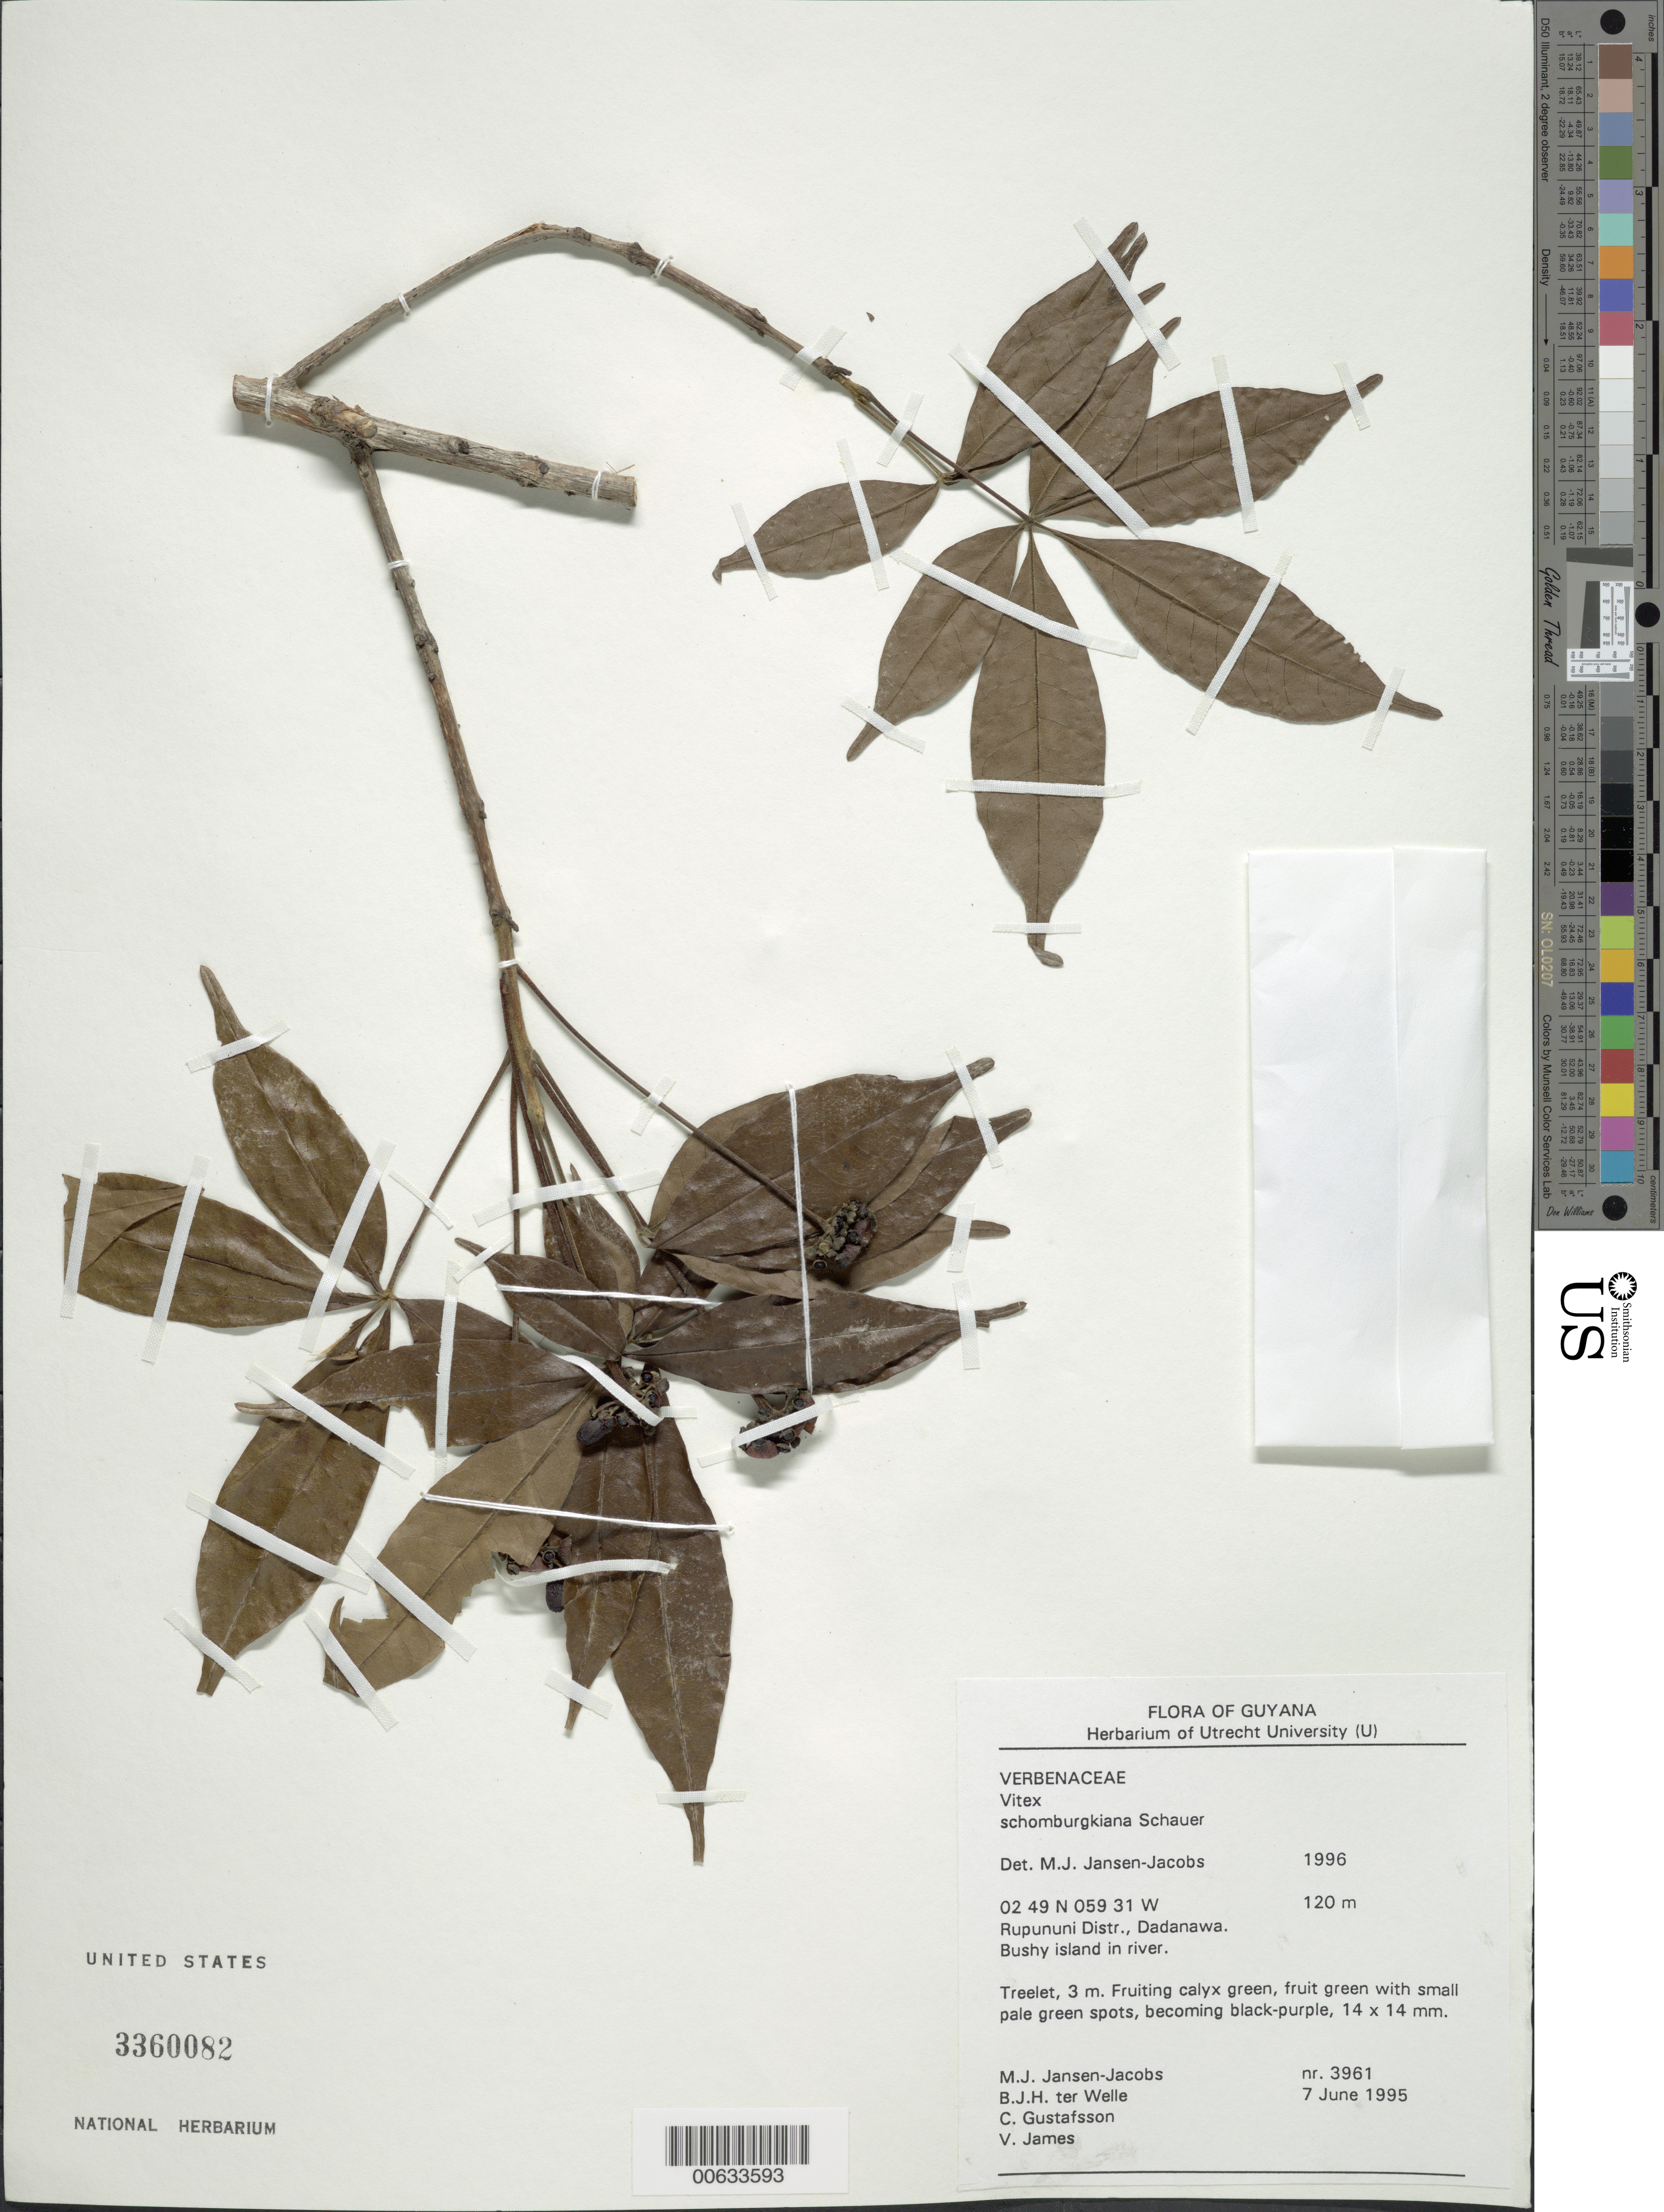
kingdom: Plantae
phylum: Tracheophyta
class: Magnoliopsida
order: Lamiales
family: Lamiaceae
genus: Vitex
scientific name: Vitex schomburgkiana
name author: Schauer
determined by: Jansen-Jacobs, M. J., (U), Nationaal Herbarium Nederland, Utrecht University branch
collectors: M. J. Jansen-Jacobs, B. Welle, C. G. Gustafsson & V. James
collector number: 3961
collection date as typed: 7-Jun-95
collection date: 1995-06-07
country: Guyana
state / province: U. Takutu-U. Essequibo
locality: Dadanawa, Rupununi River, Rupununi District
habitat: Bushy island in river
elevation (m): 120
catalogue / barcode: US 3360082